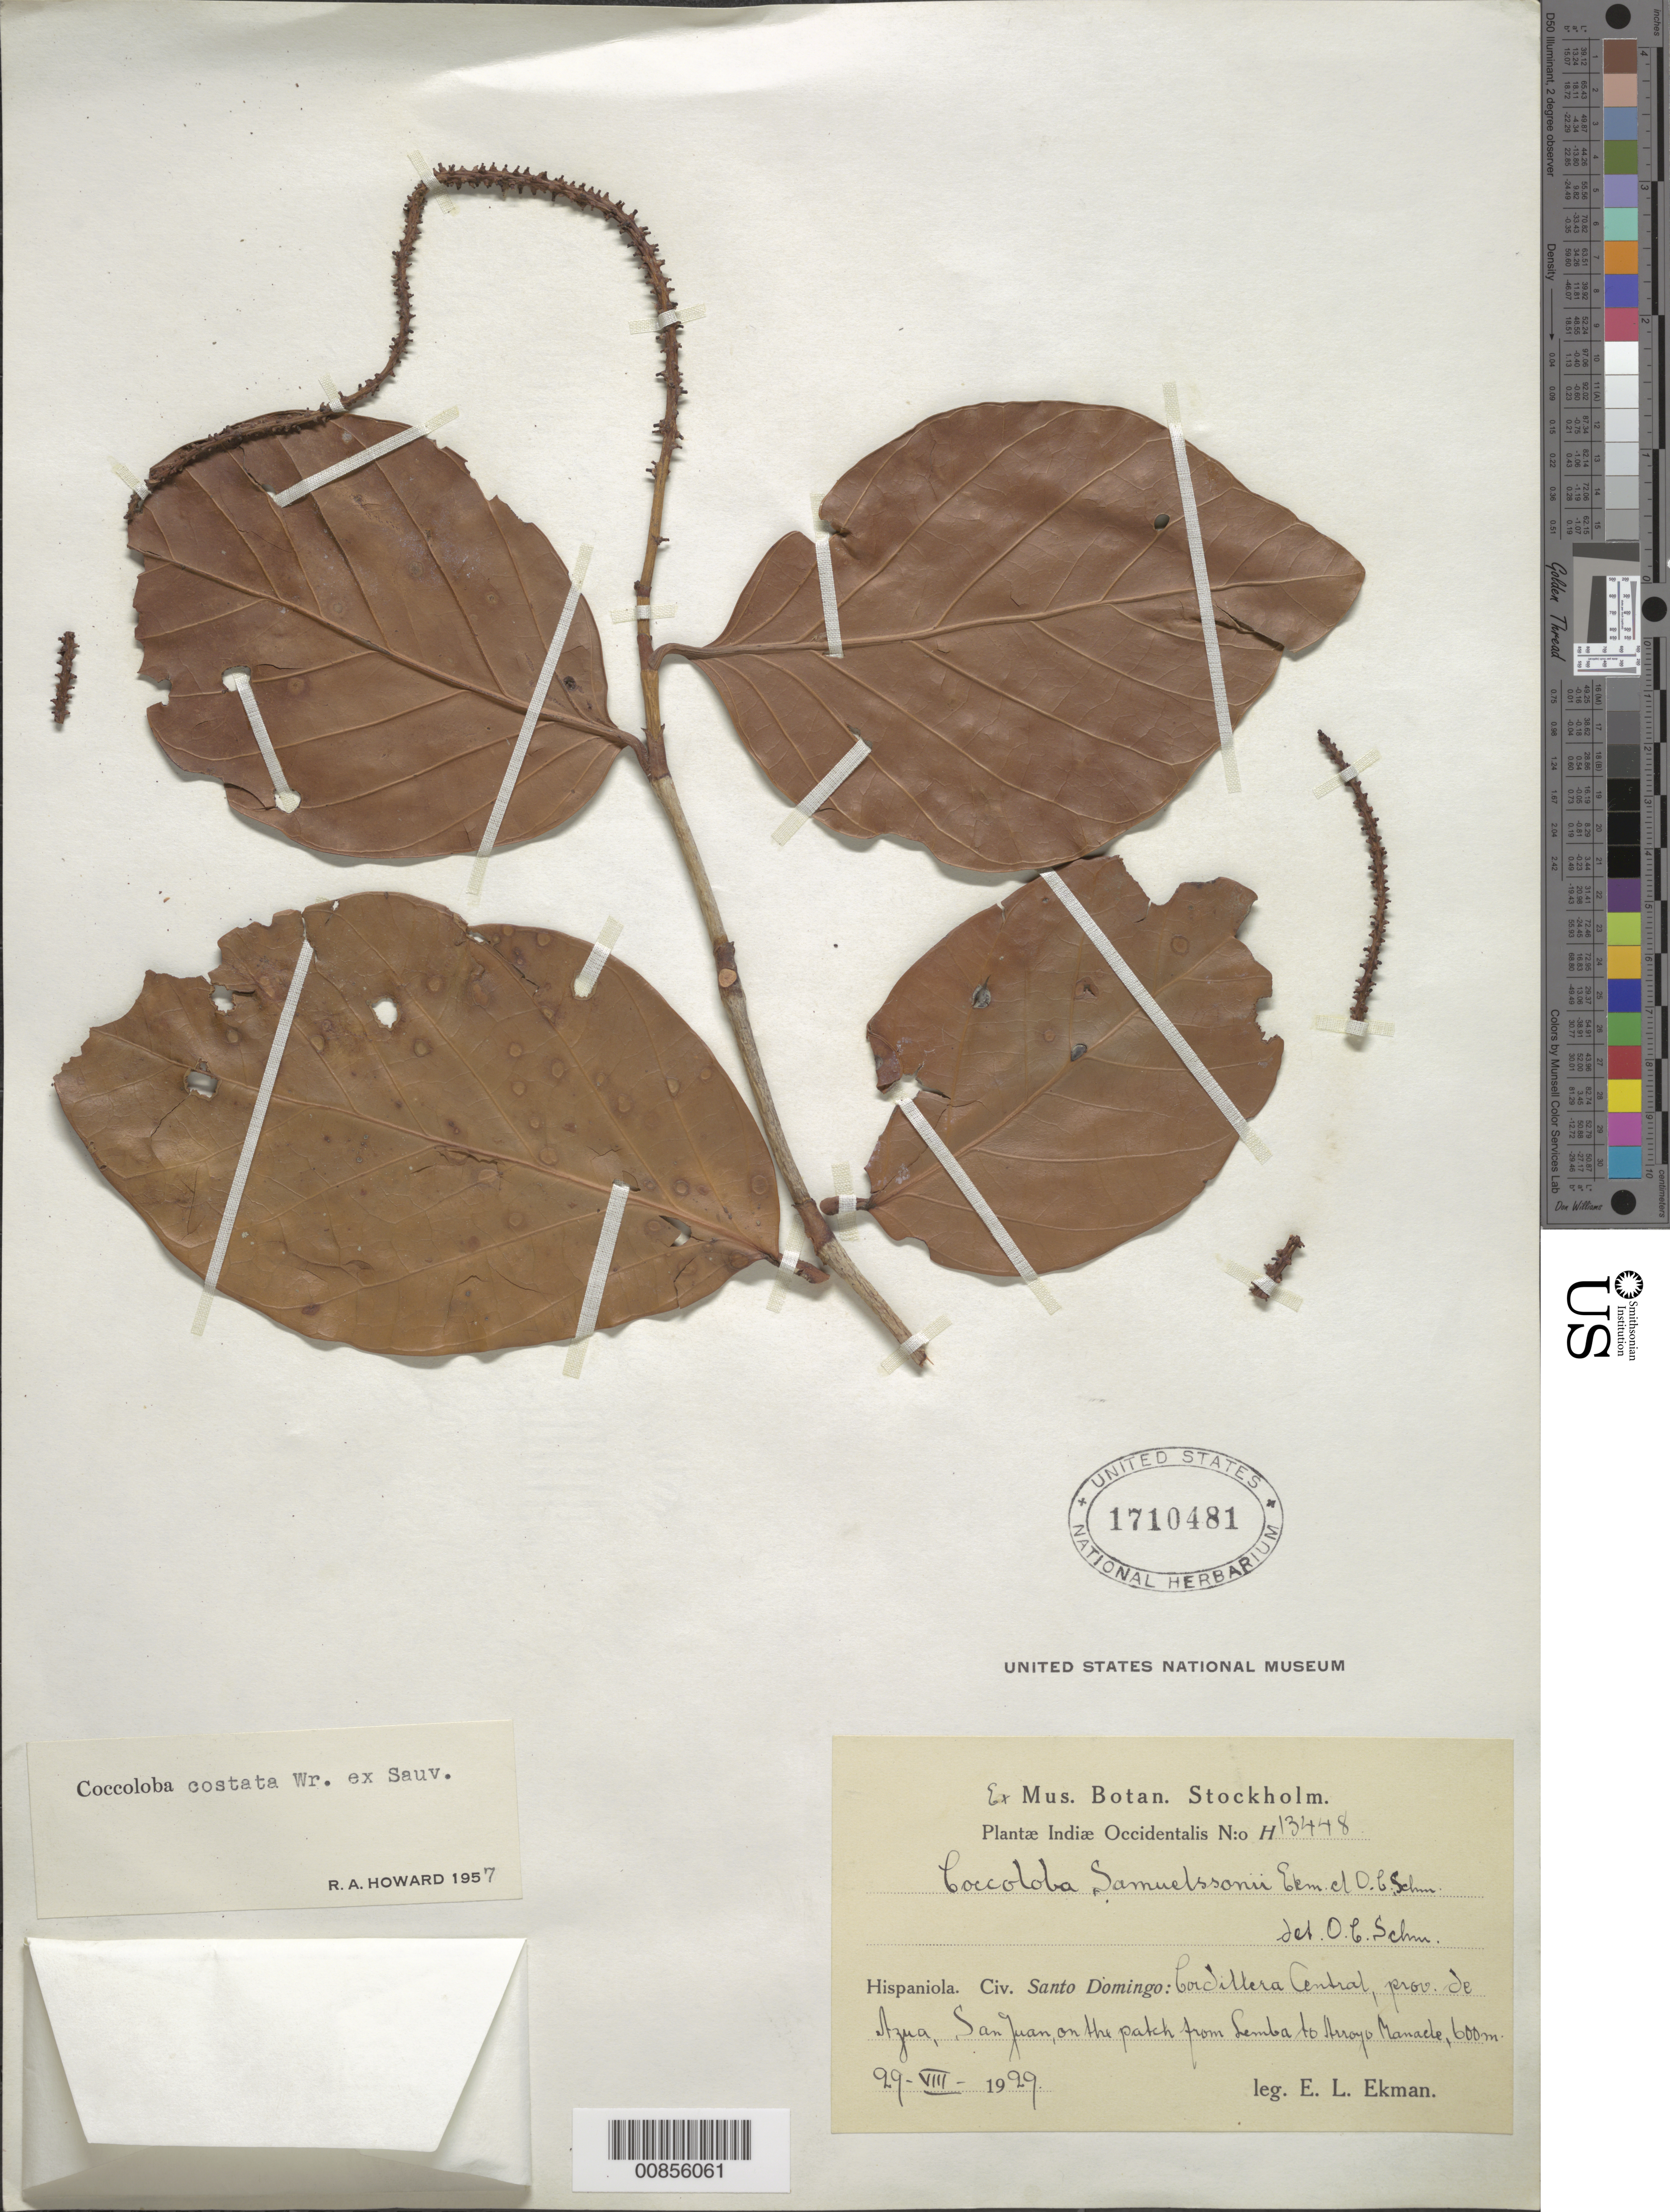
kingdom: Plantae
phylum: Tracheophyta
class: Magnoliopsida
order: Caryophyllales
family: Polygonaceae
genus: Coccoloba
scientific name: Coccoloba costata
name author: C. Wright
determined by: Howard, R. A.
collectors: E. L. Ekman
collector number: H 13448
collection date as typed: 29 Aug 1929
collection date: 1929-08-29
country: Dominican Republic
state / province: Azua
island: Hispaniola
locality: Cordillera Central, San Juan, on the patch from Lemba to Arroyo Manacle.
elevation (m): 600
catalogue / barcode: US 1710481